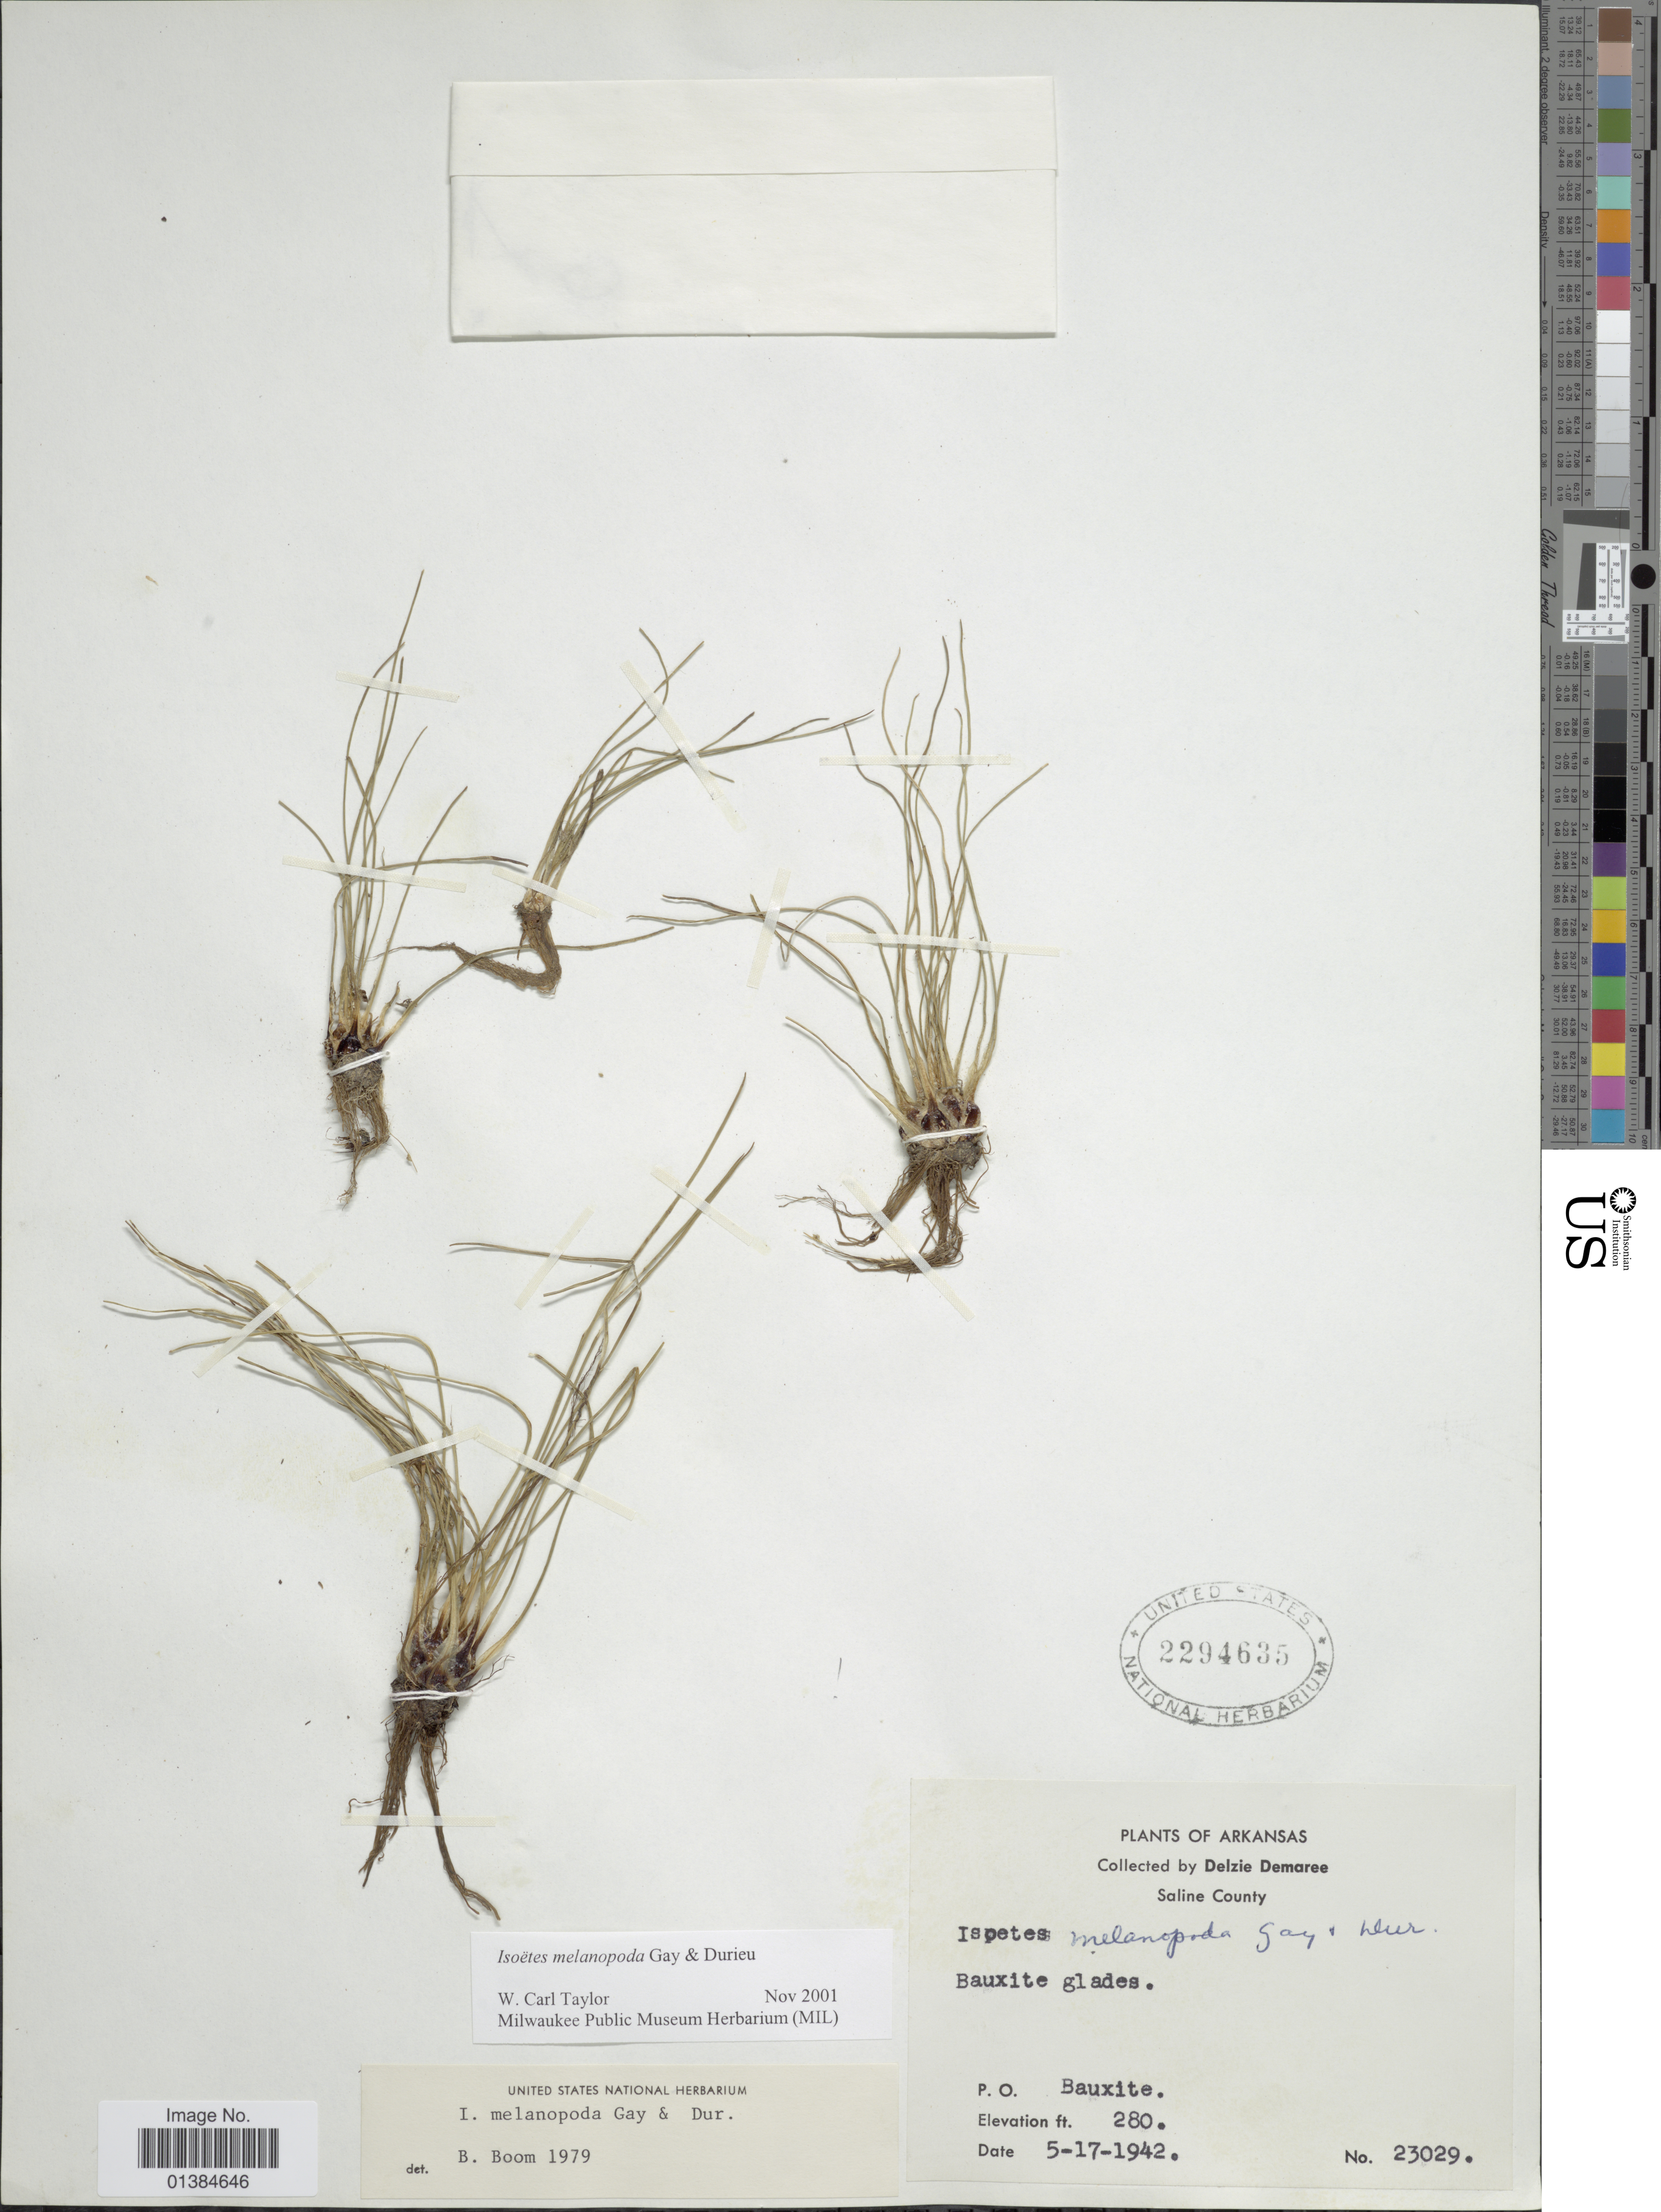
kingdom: Plantae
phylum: Tracheophyta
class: Lycopodiopsida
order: Isoetales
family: Isoetaceae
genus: Isoetes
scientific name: Isoetes melanopoda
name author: J. Gay & Durieu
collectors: D. Demaree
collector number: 23029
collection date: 1942-05-17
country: United States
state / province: Arkansas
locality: Saline County. P.O. Bauxite.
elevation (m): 85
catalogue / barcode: US 2294635